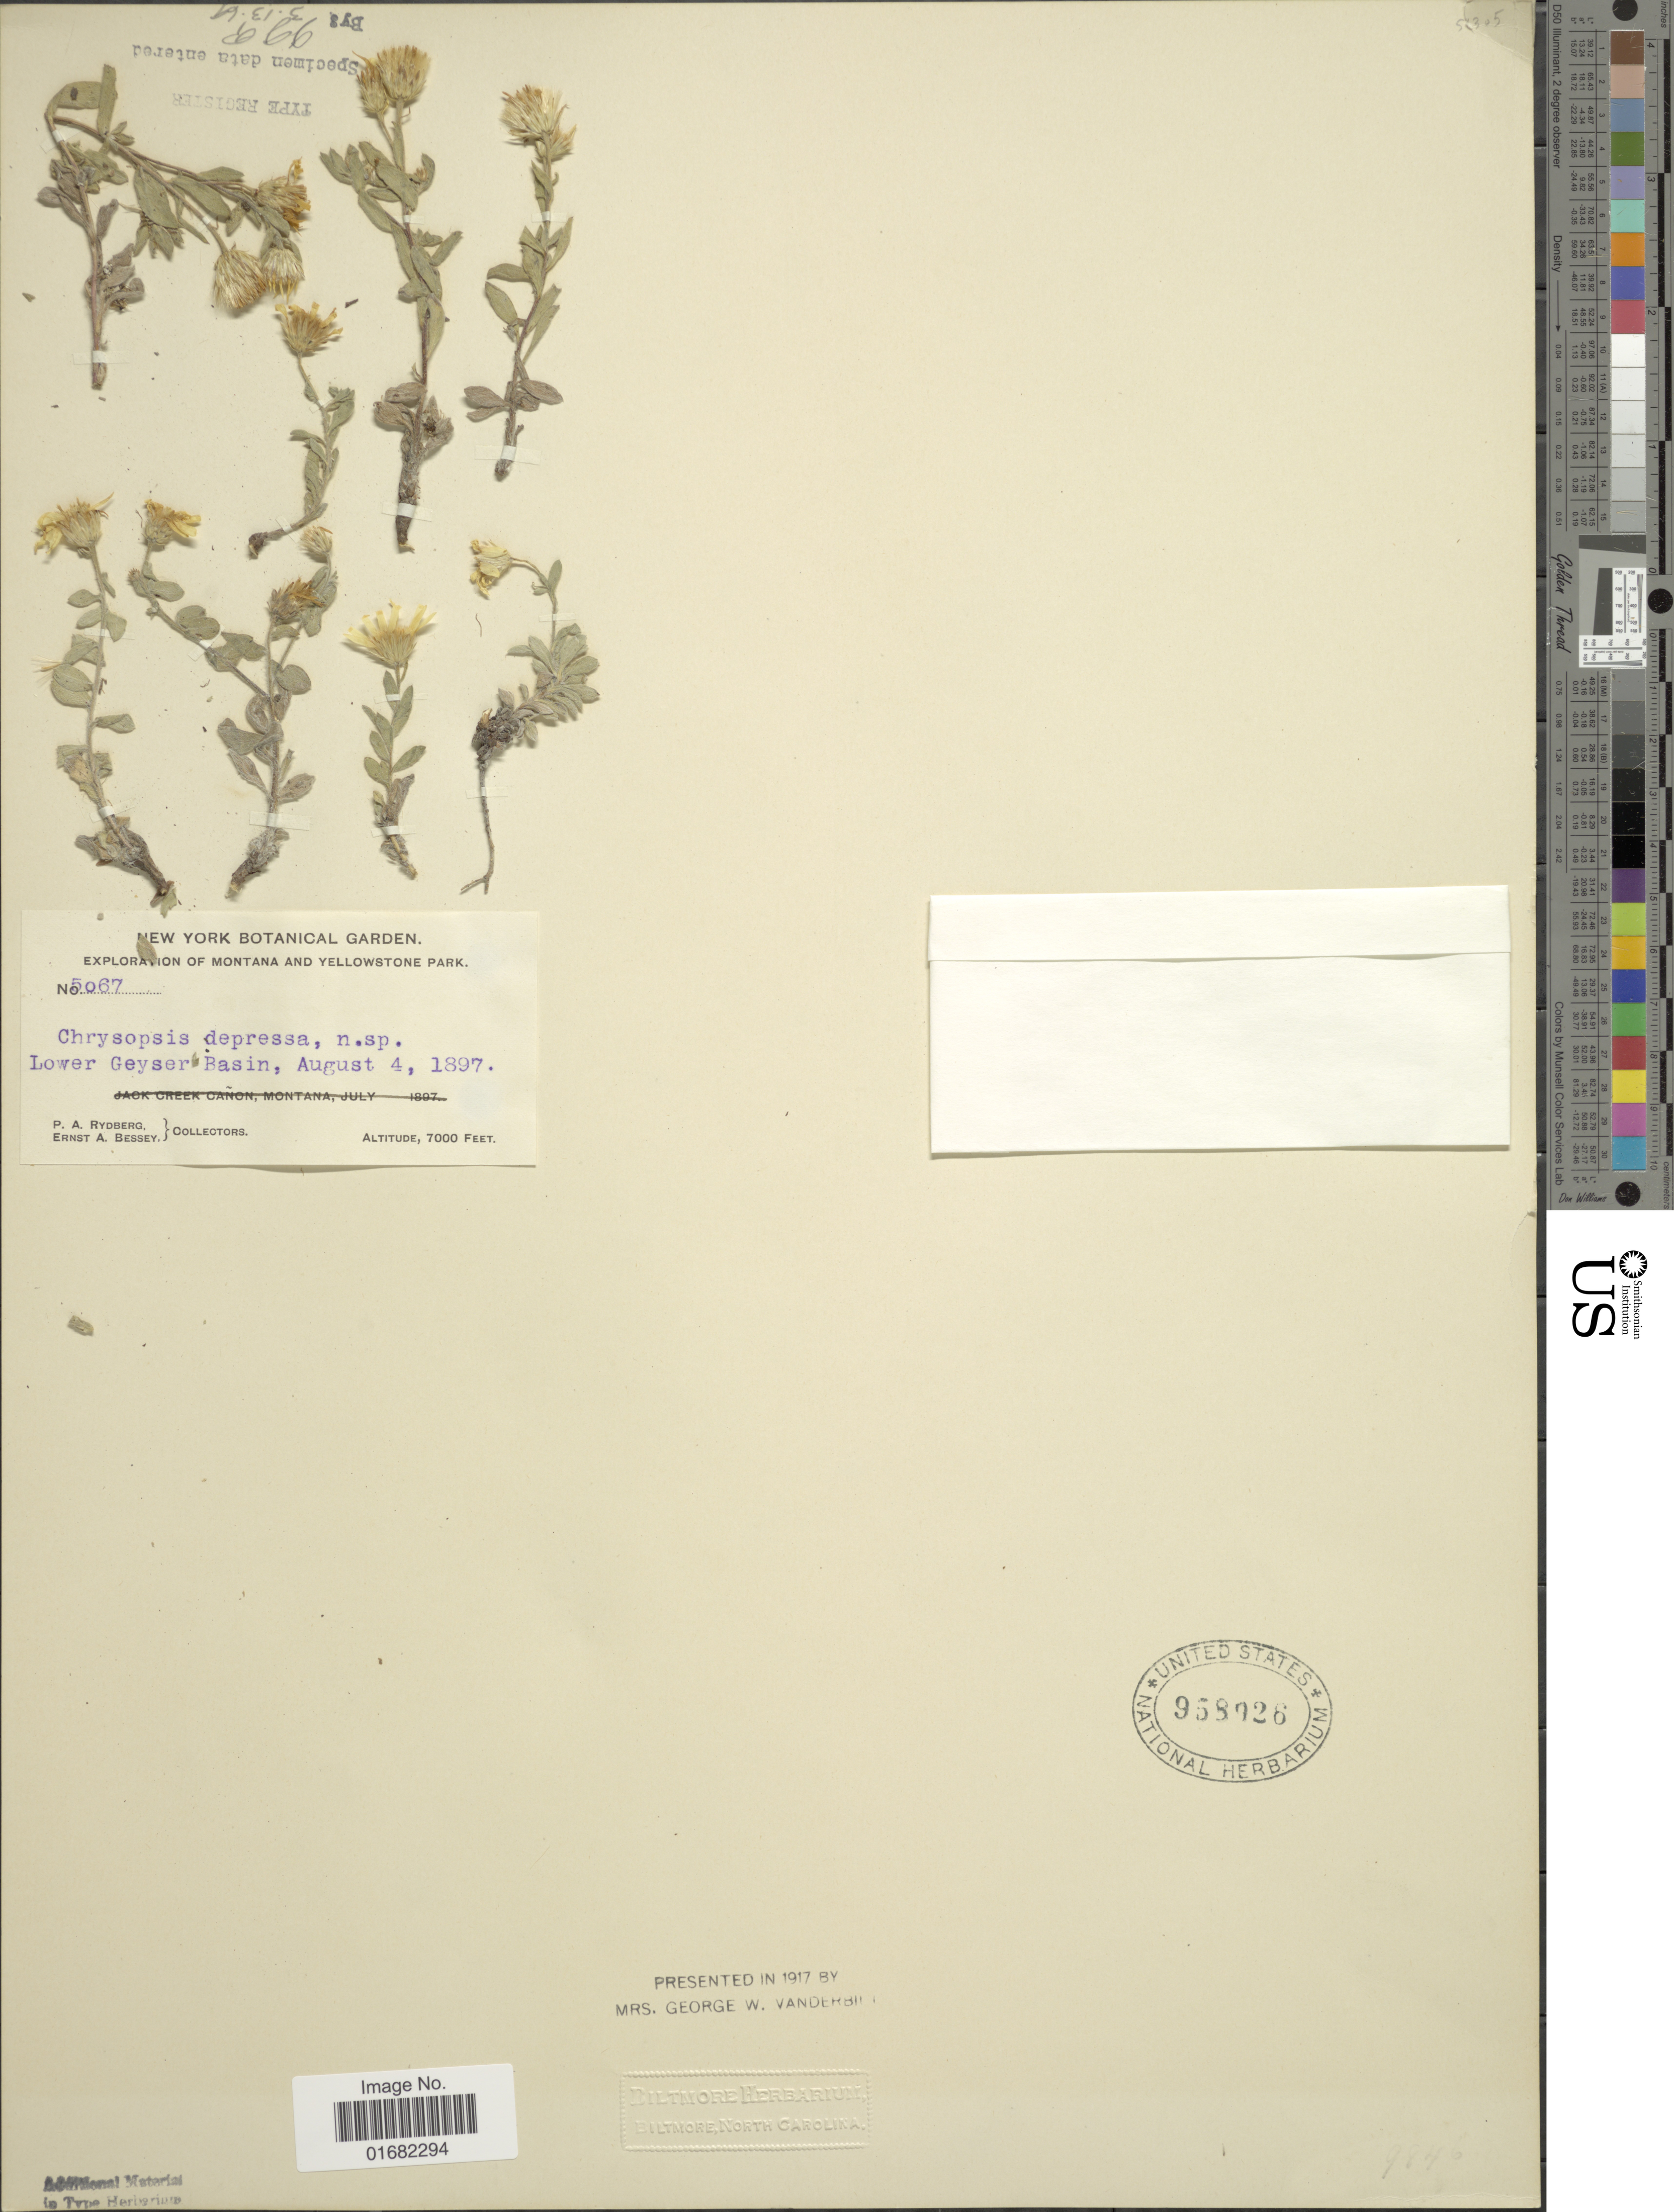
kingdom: Plantae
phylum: Tracheophyta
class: Magnoliopsida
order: Asterales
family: Asteraceae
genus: Heterotheca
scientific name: Heterotheca depressa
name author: (Rydb. ex Rydb.) Dorn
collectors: P. A. Rydberg & E. A. Bessey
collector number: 5067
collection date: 1897-08-04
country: United States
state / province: Montana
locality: Montana and Yellowstone National Park. Lower Geyser Basin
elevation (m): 2134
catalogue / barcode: US 958926